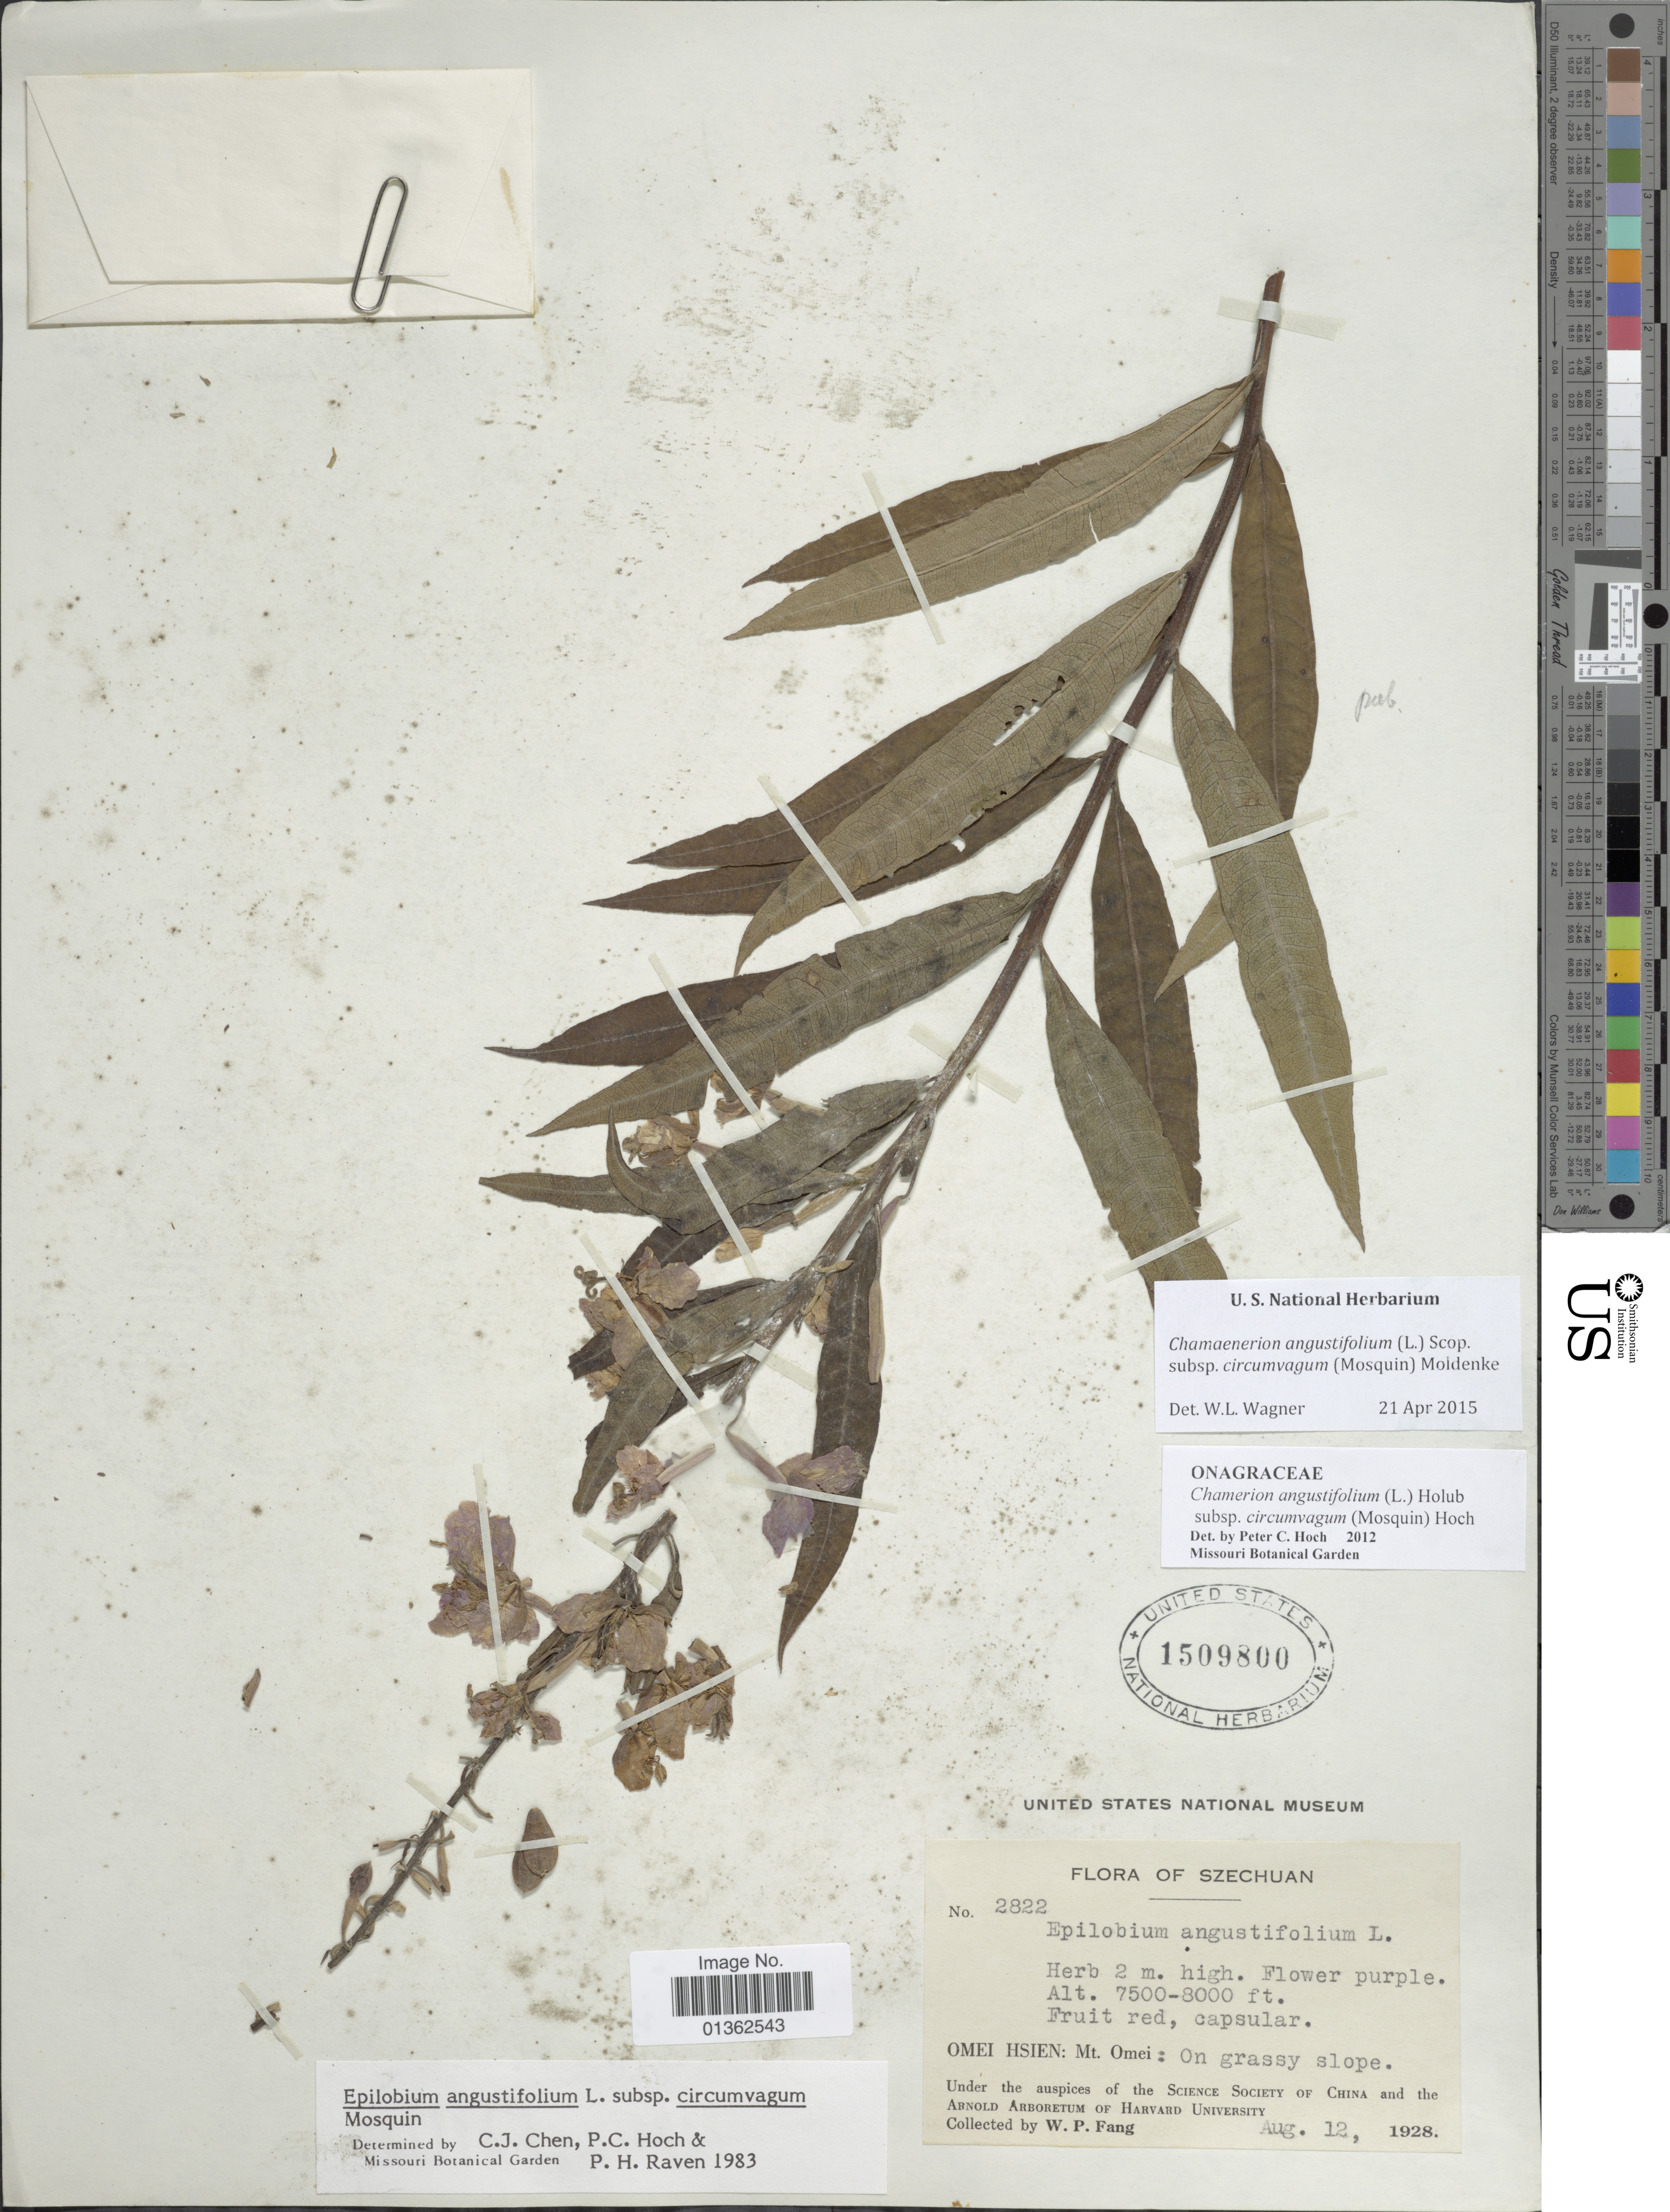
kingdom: Plantae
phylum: Tracheophyta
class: Magnoliopsida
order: Myrtales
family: Onagraceae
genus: Chamaenerion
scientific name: Chamaenerion angustifolium subsp. circumvagum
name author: (Mosquin) Moldenke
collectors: W. P. Fang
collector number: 2822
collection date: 1928-08-12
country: China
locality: Szechuan. Omei Hsien: Mt. Omei: On grassy slope.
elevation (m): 2286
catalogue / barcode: US 1509800